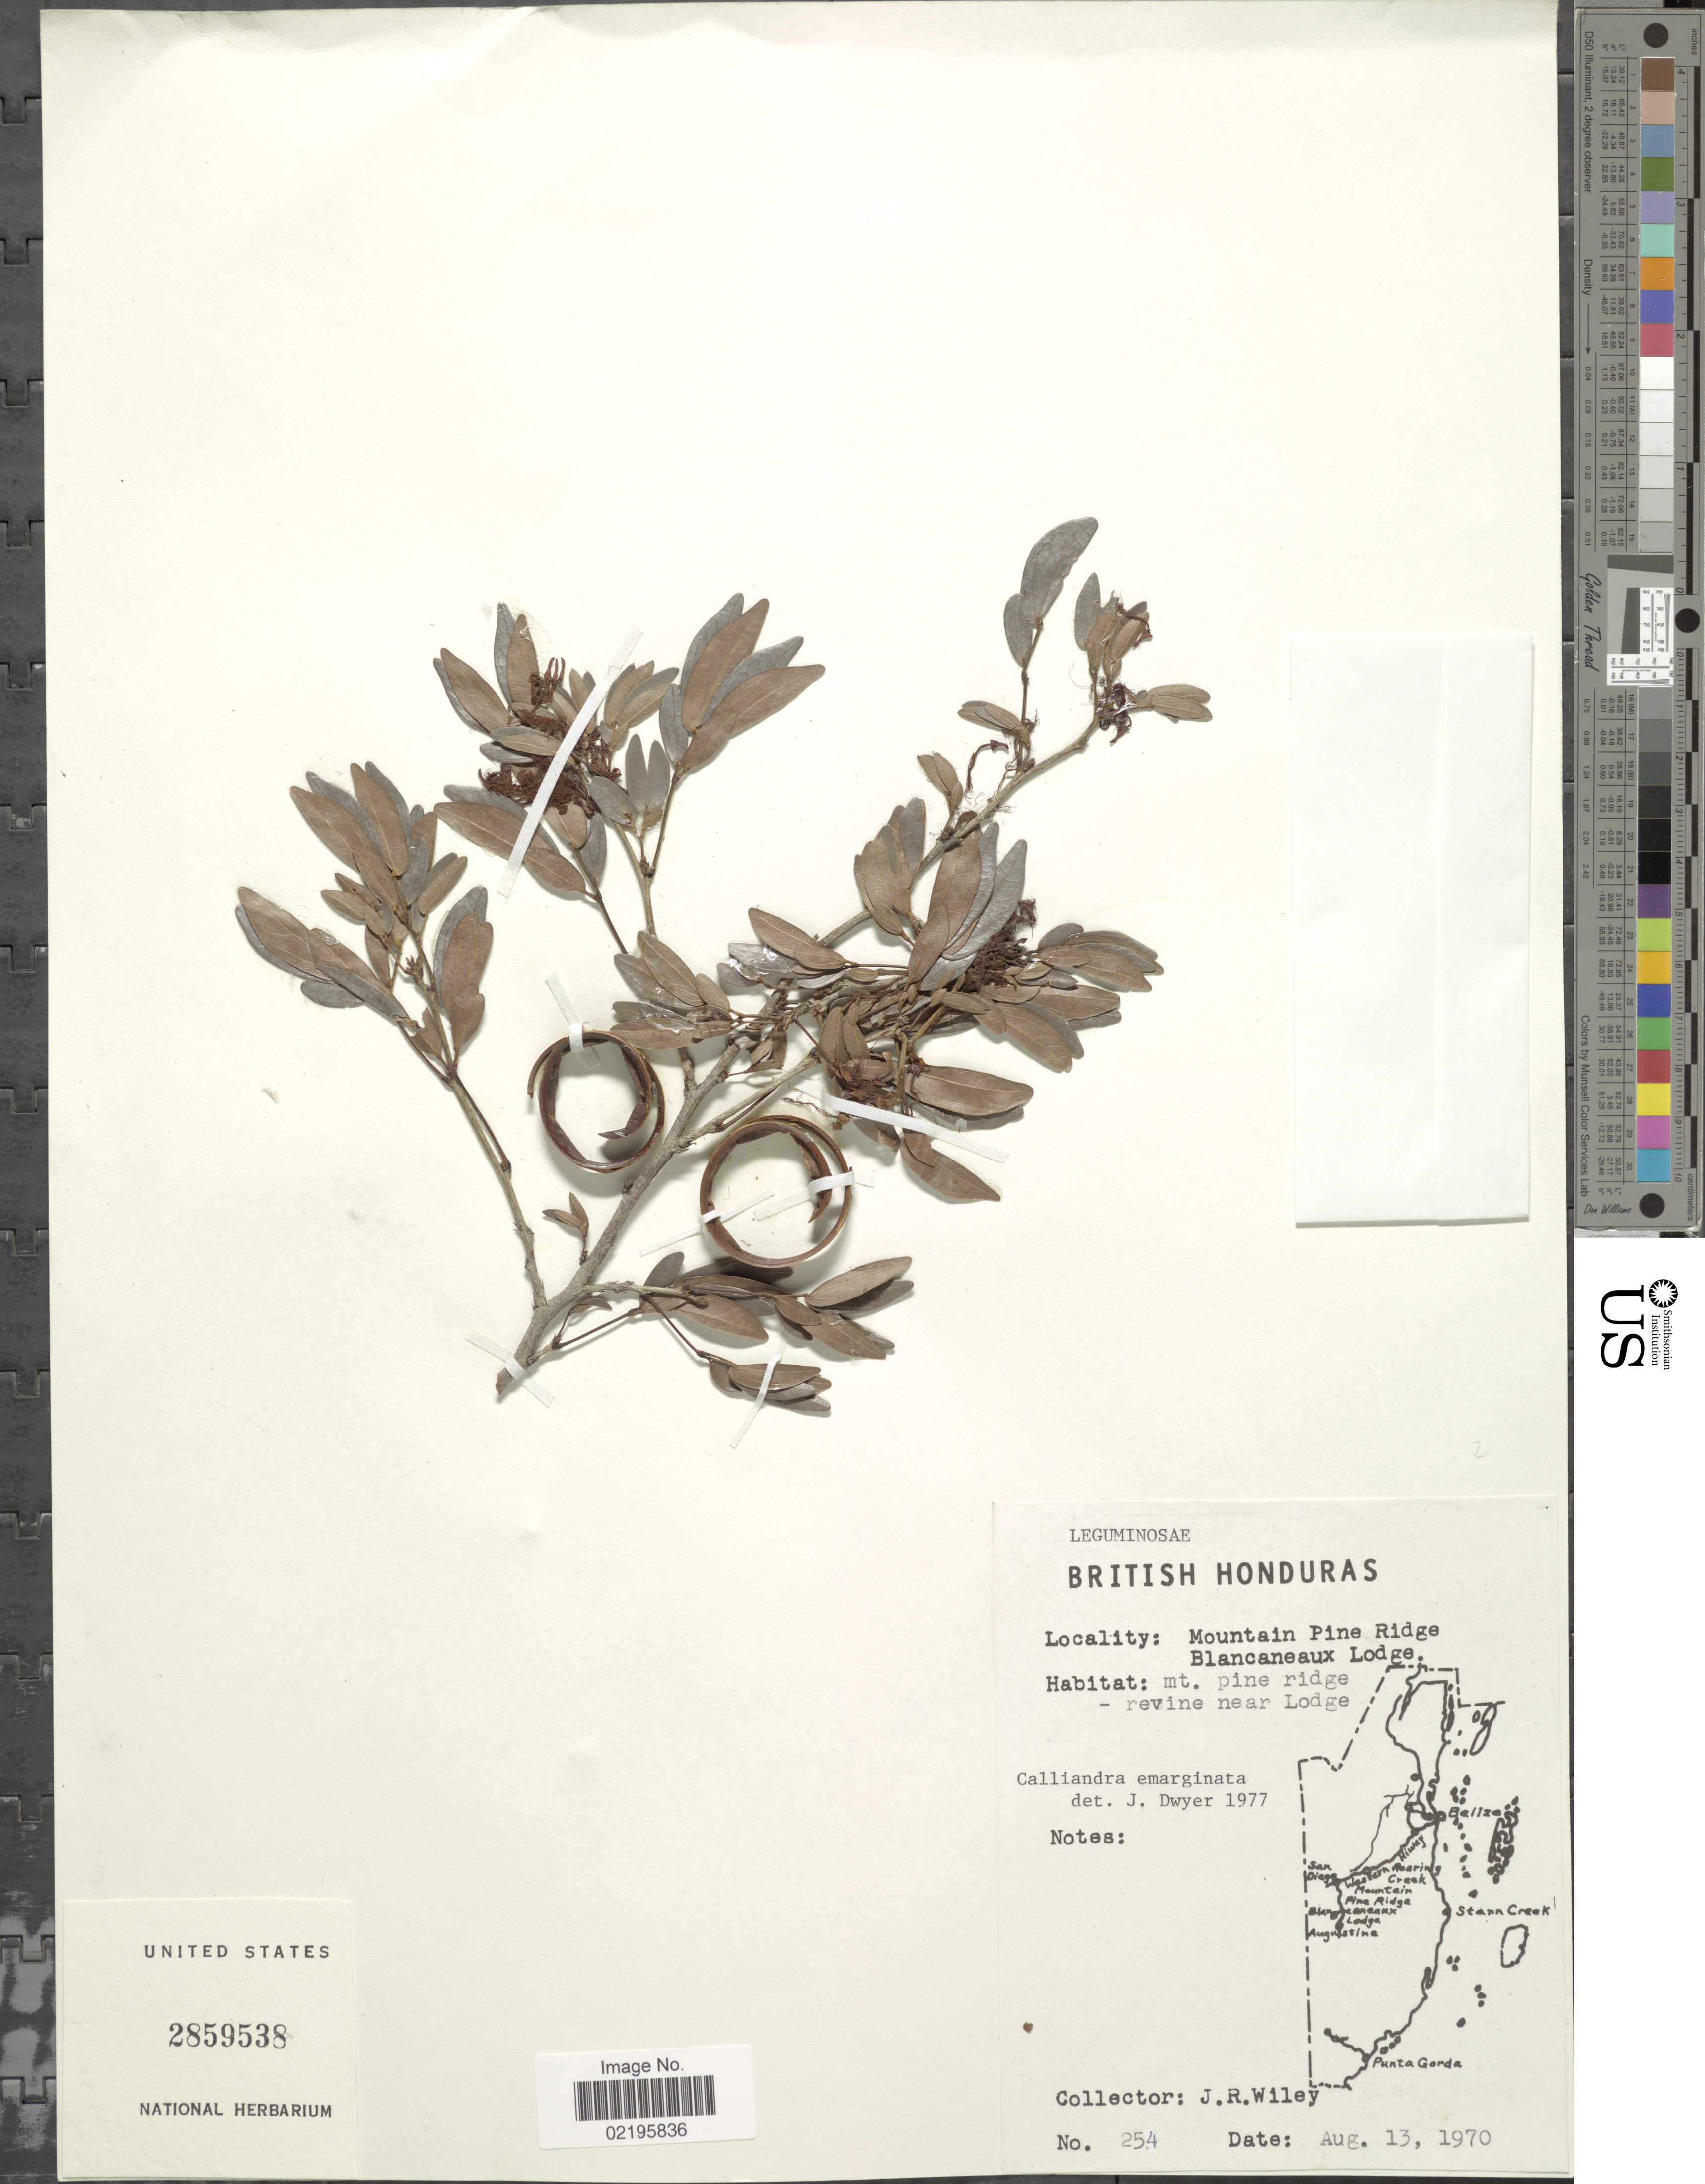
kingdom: Plantae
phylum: Tracheophyta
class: Magnoliopsida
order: Fabales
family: Fabaceae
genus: Calliandra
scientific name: Calliandra emarginata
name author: (Willd.) Benth.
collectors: J. Wiley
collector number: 254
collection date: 1970-08-13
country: Belize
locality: British Honduras, Mountain Pine Ridge Blancaneaux Lodge, mt. pine ridge - revine near Lodge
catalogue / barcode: US 2859538